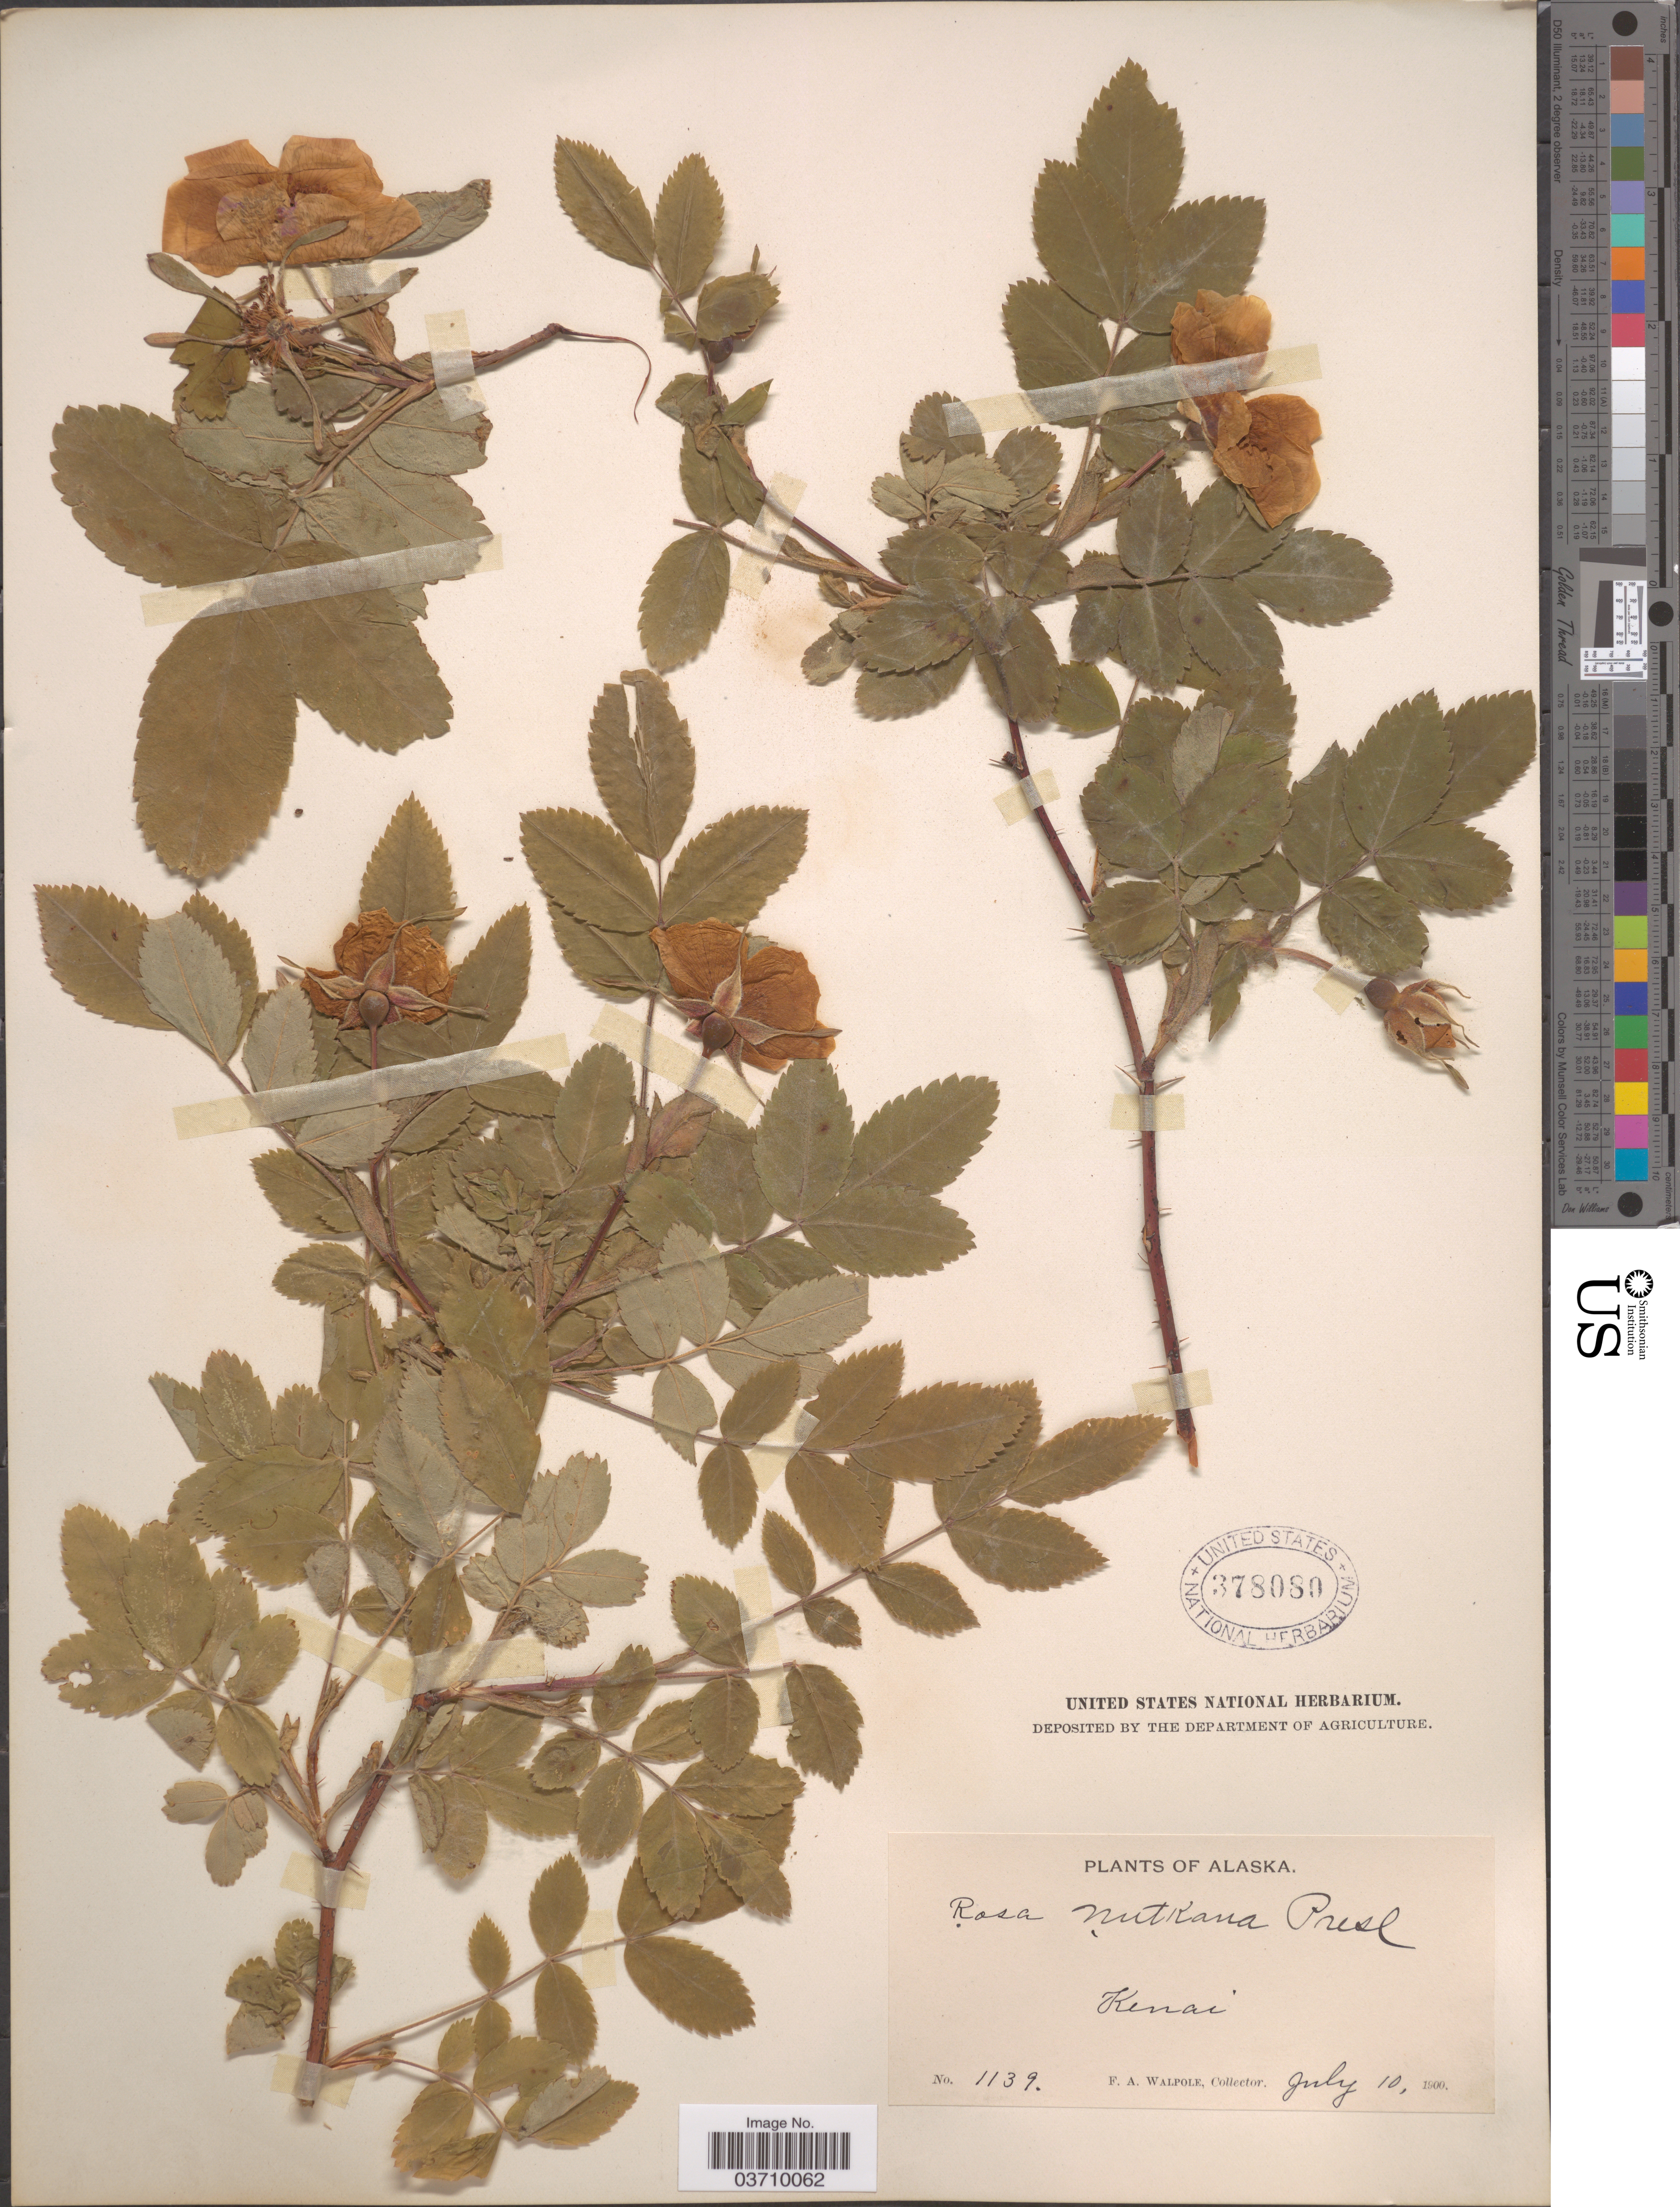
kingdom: Plantae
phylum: Tracheophyta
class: Magnoliopsida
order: Rosales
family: Rosaceae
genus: Rosa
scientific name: Rosa acicularis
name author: Lindl.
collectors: F. Walpole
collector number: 1139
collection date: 1900-07-10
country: United States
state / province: Alaska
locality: Kenai.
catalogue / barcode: US 378080